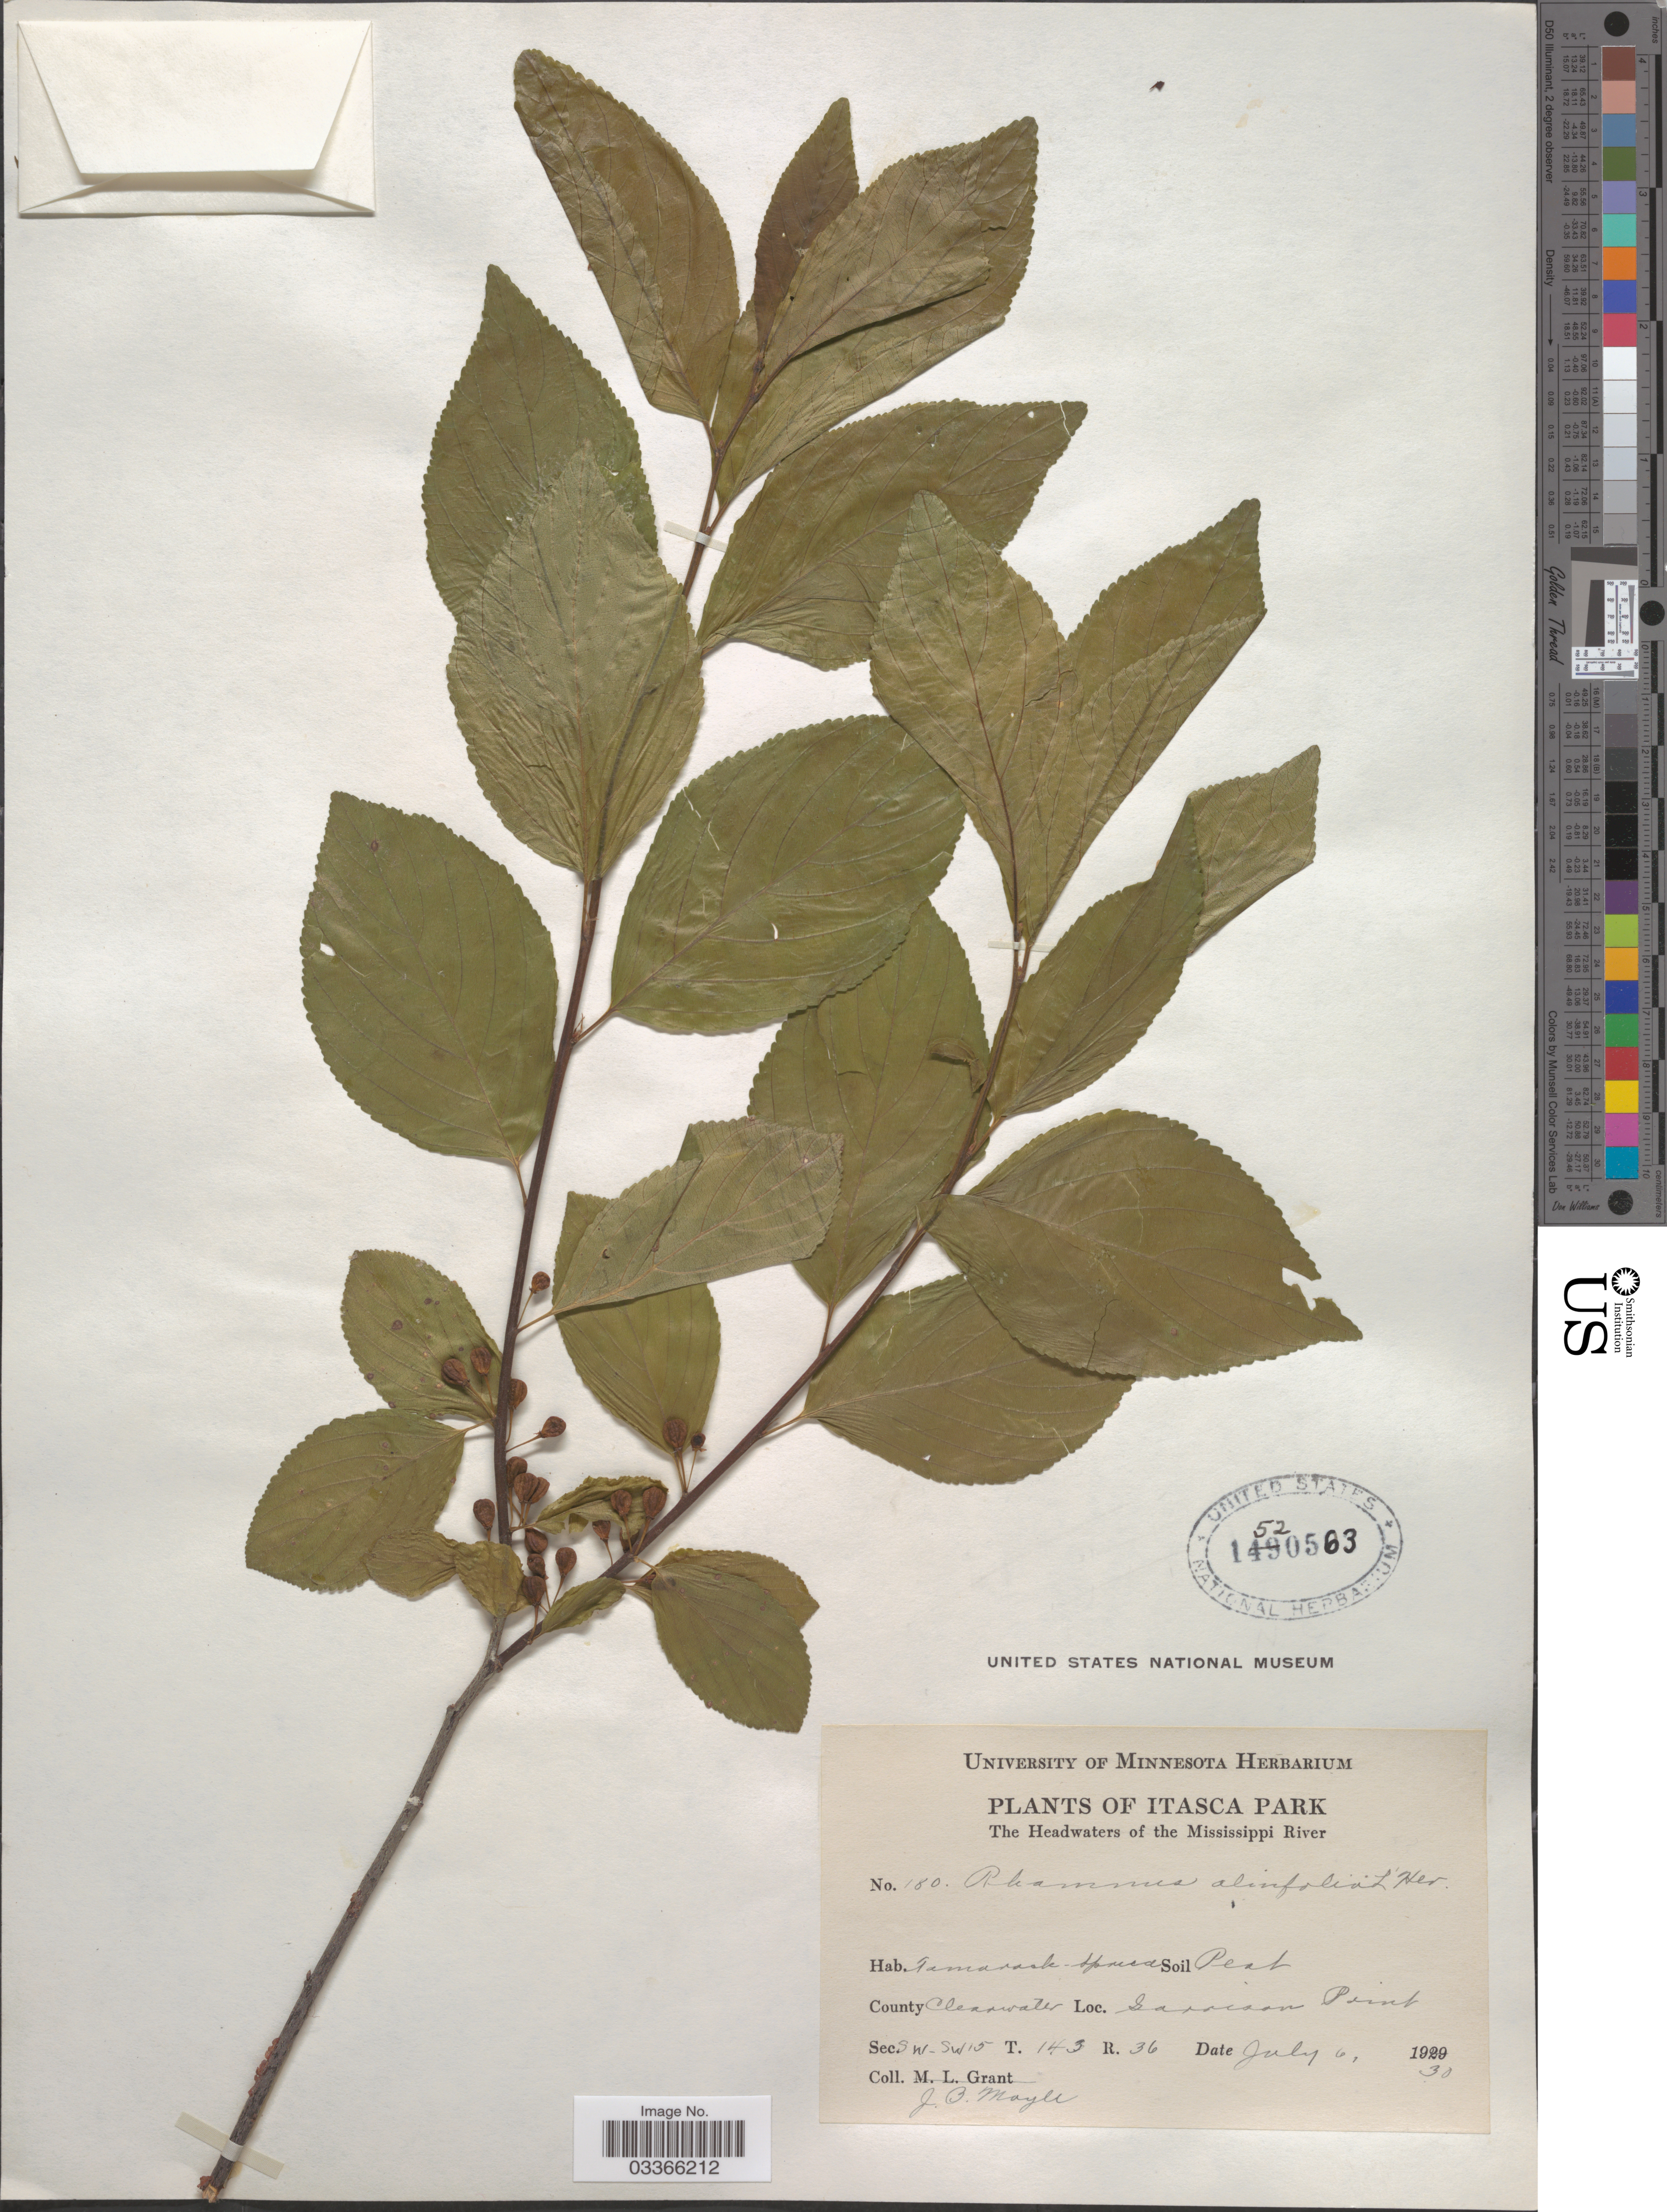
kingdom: Plantae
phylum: Tracheophyta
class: Magnoliopsida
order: Rosales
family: Rhamnaceae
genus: Rhamnus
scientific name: Rhamnus alnifolia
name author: L'Hér.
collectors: J. Moyle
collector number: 180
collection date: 1930-07-06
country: United States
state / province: Minnesota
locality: Itasca Park, The Headwaters of the Mississippi River, County Clearwater, Garrison Point, Sec. SW-SW15 T.143 R.36.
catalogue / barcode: US 1520563